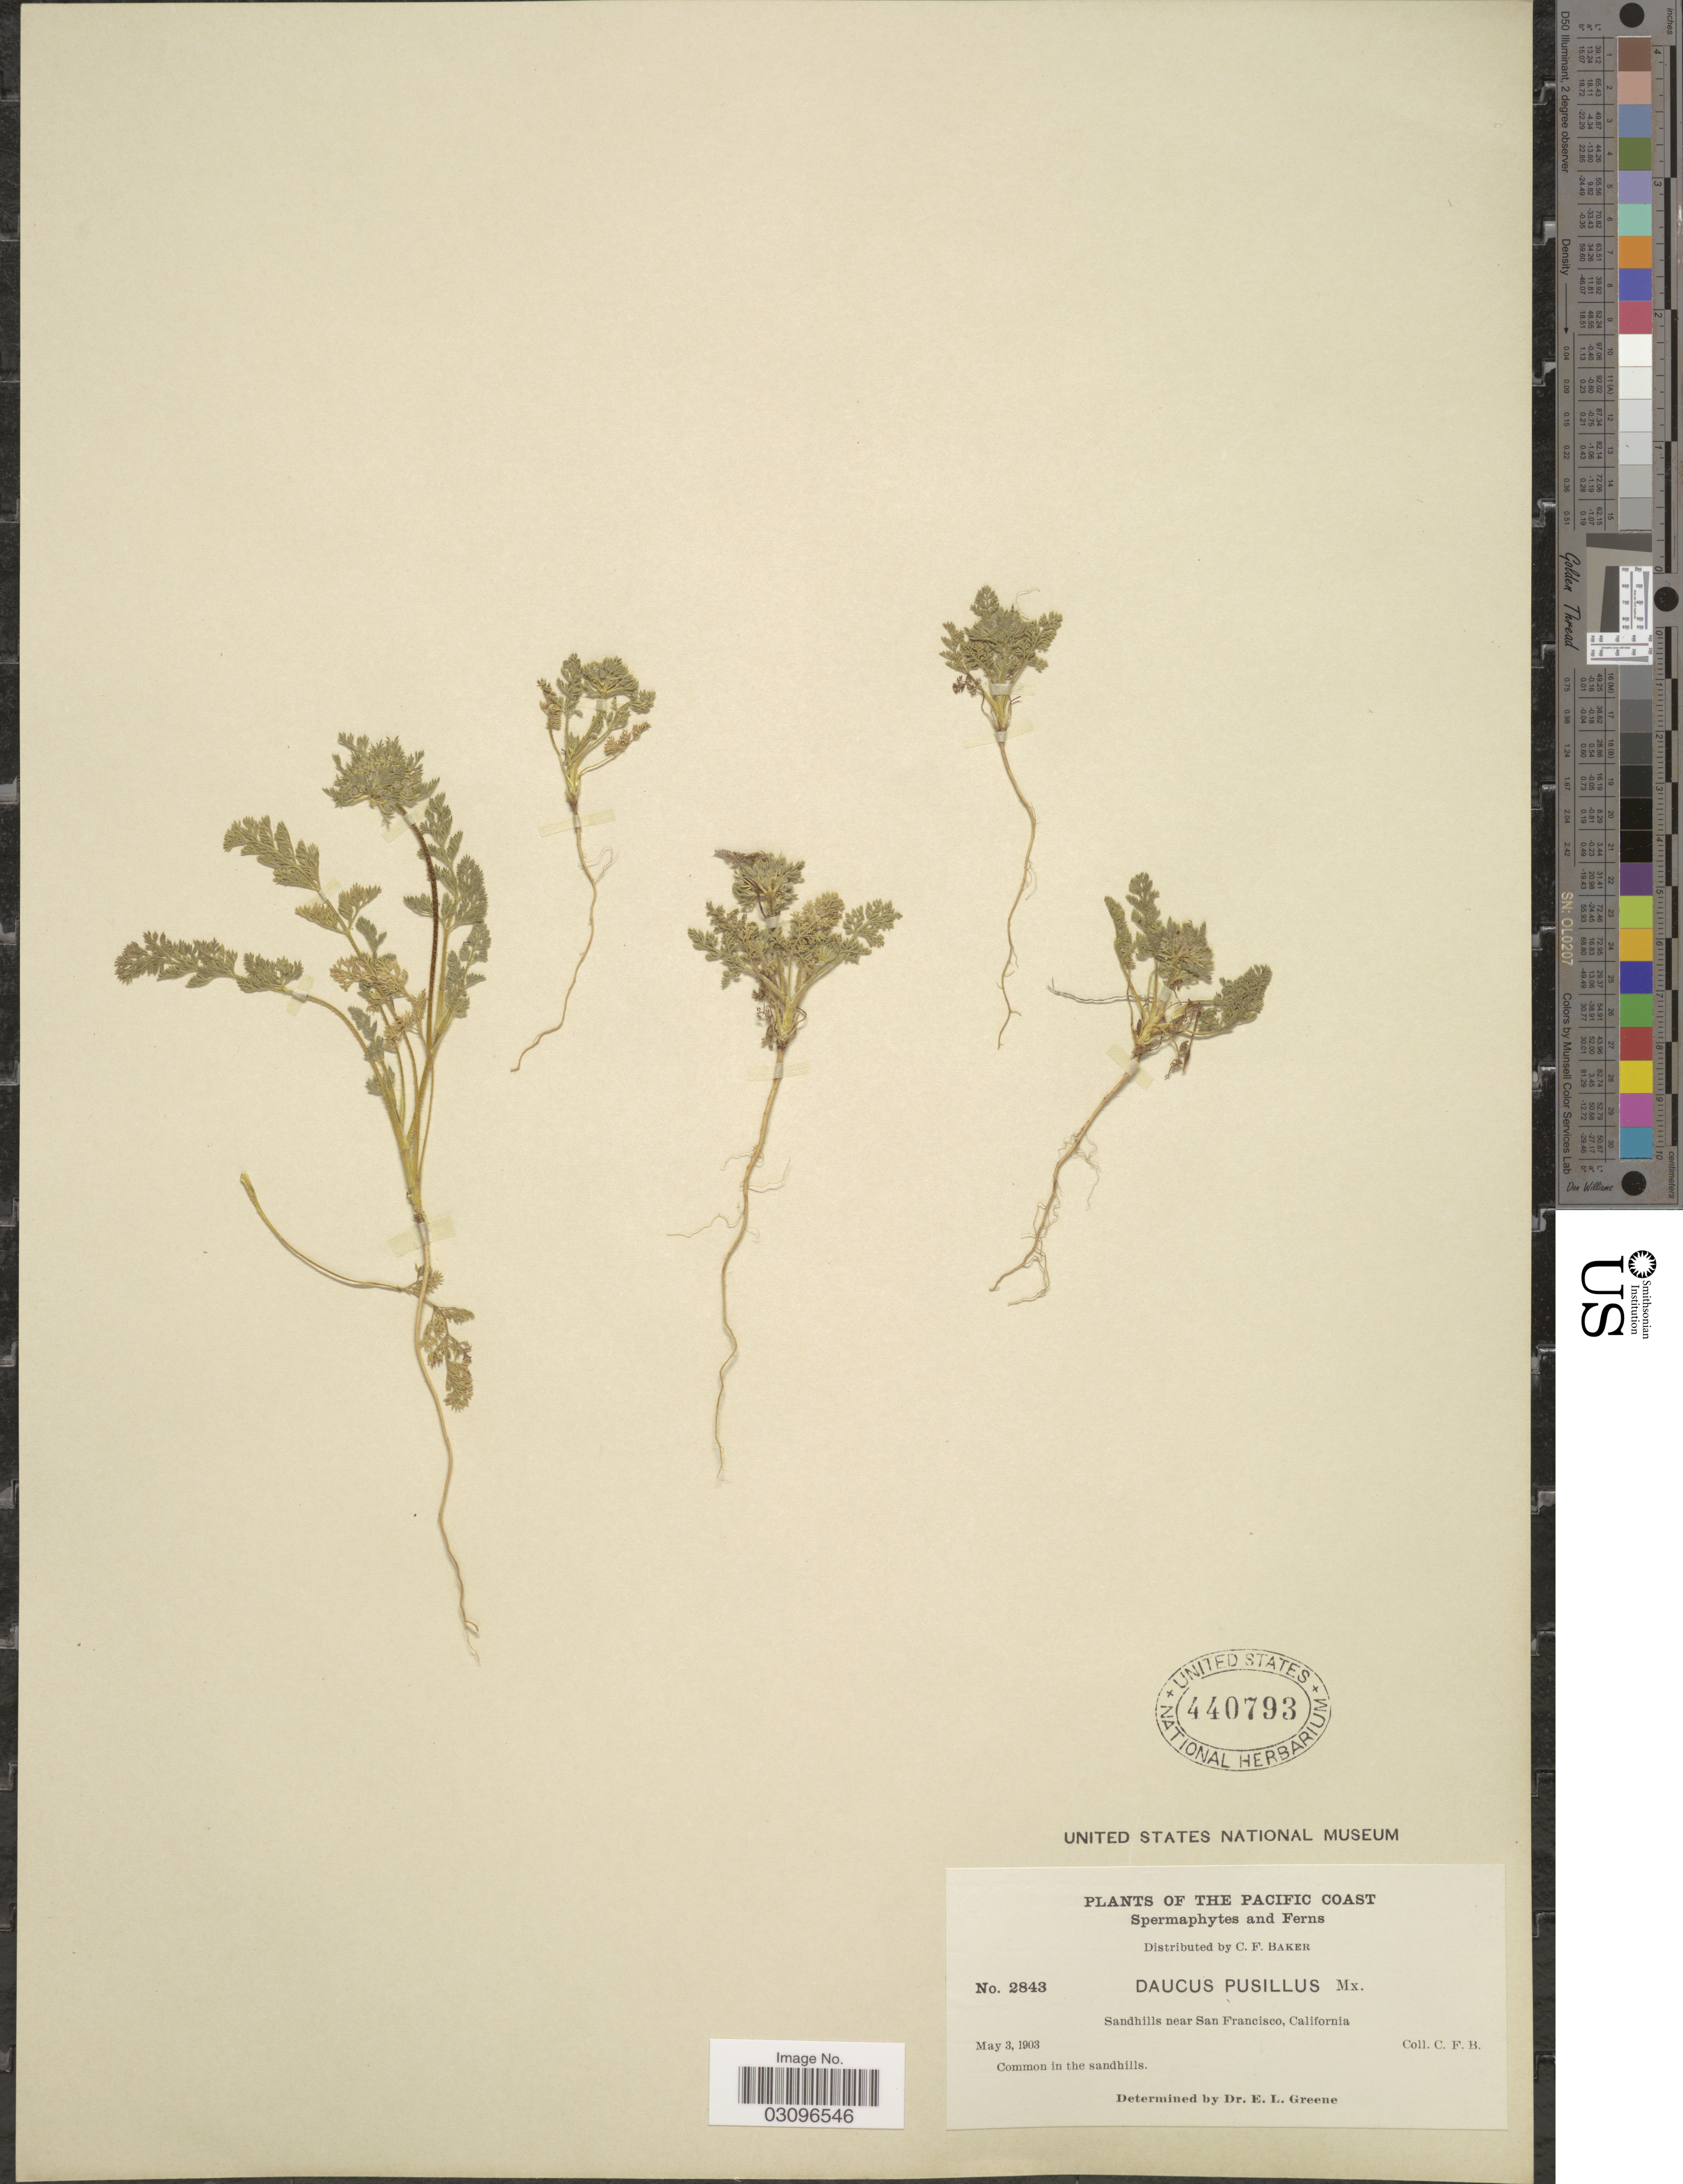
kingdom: Plantae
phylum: Tracheophyta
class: Magnoliopsida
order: Apiales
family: Apiaceae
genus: Daucus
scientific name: Daucus pusillus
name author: Michx.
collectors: C. F. Baker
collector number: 2843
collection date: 1903-05-03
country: United States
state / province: California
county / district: San Francisco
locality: The Pacific Coast. Sandhills near San Francisco.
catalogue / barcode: US 440793